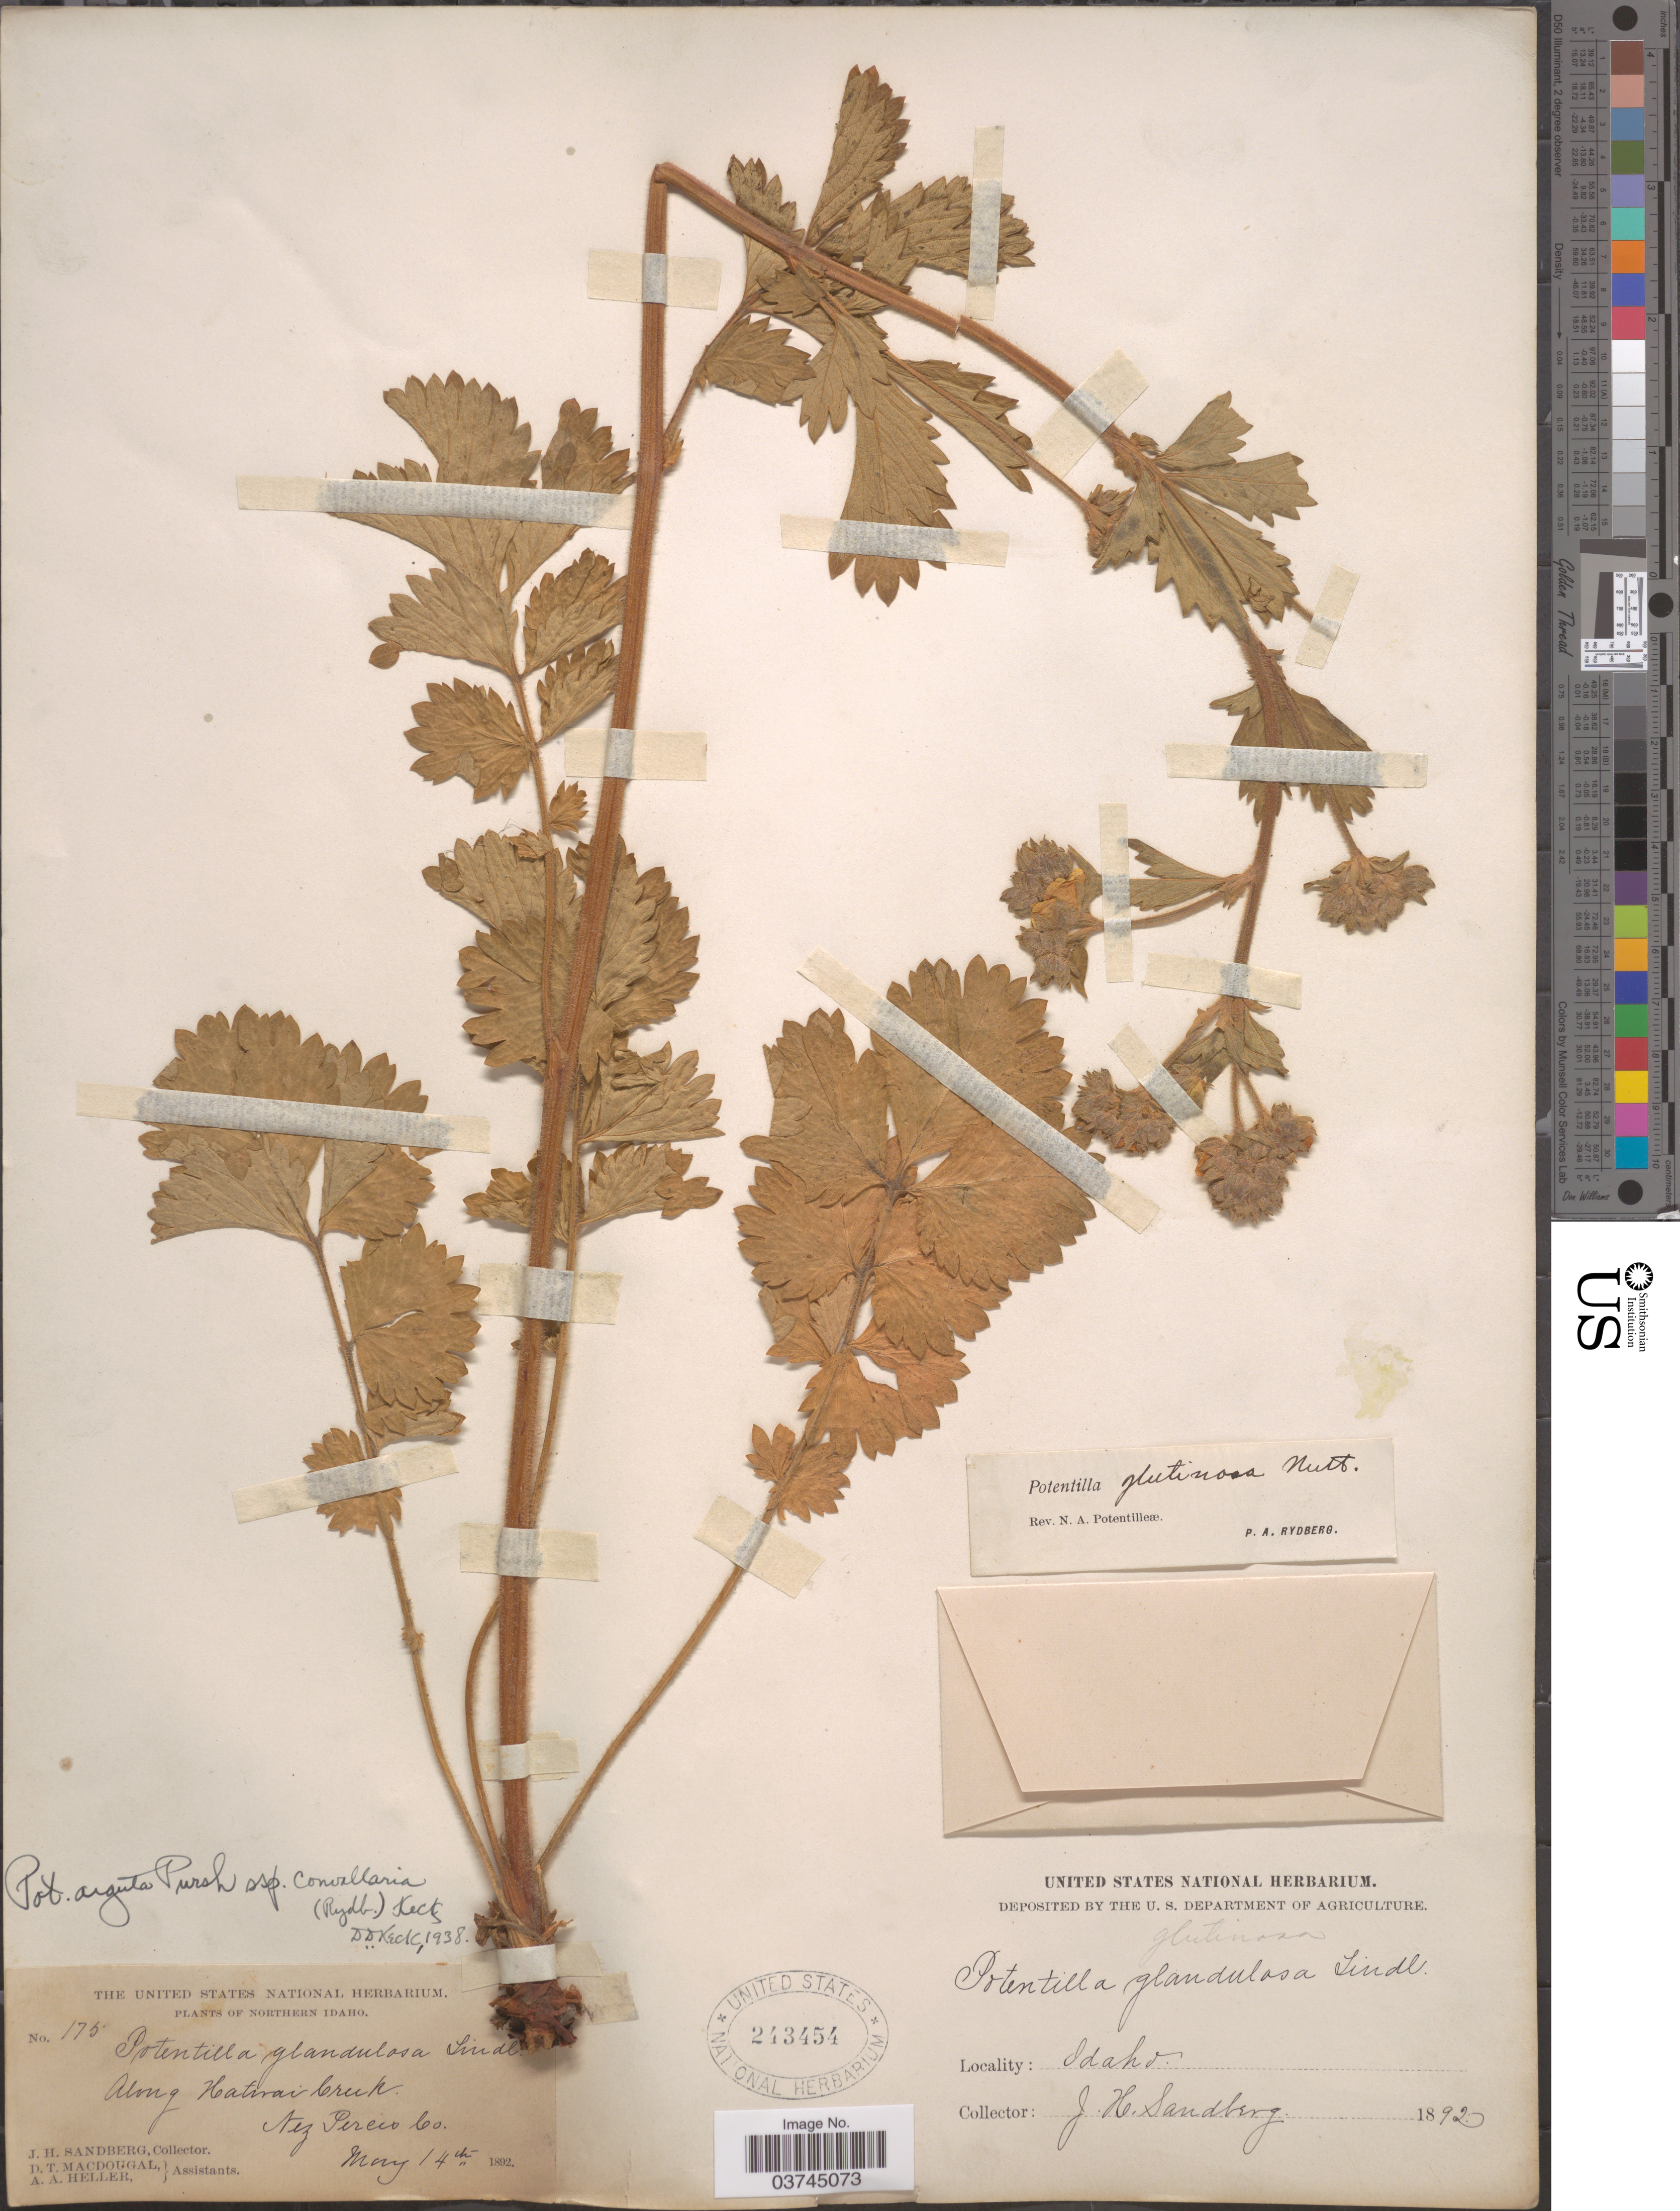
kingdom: Plantae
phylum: Tracheophyta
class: Magnoliopsida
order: Rosales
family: Rosaceae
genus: Drymocallis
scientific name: Drymocallis convallaria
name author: (Rydb.) Rydb.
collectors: J. H. Sandberg, D. T. MacDougal & A. A. Heller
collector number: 175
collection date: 1892-05-14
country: United States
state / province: Idaho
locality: Northern Idaho. Along Hatmai Creek. Nez Perces Co.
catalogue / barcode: US 243454